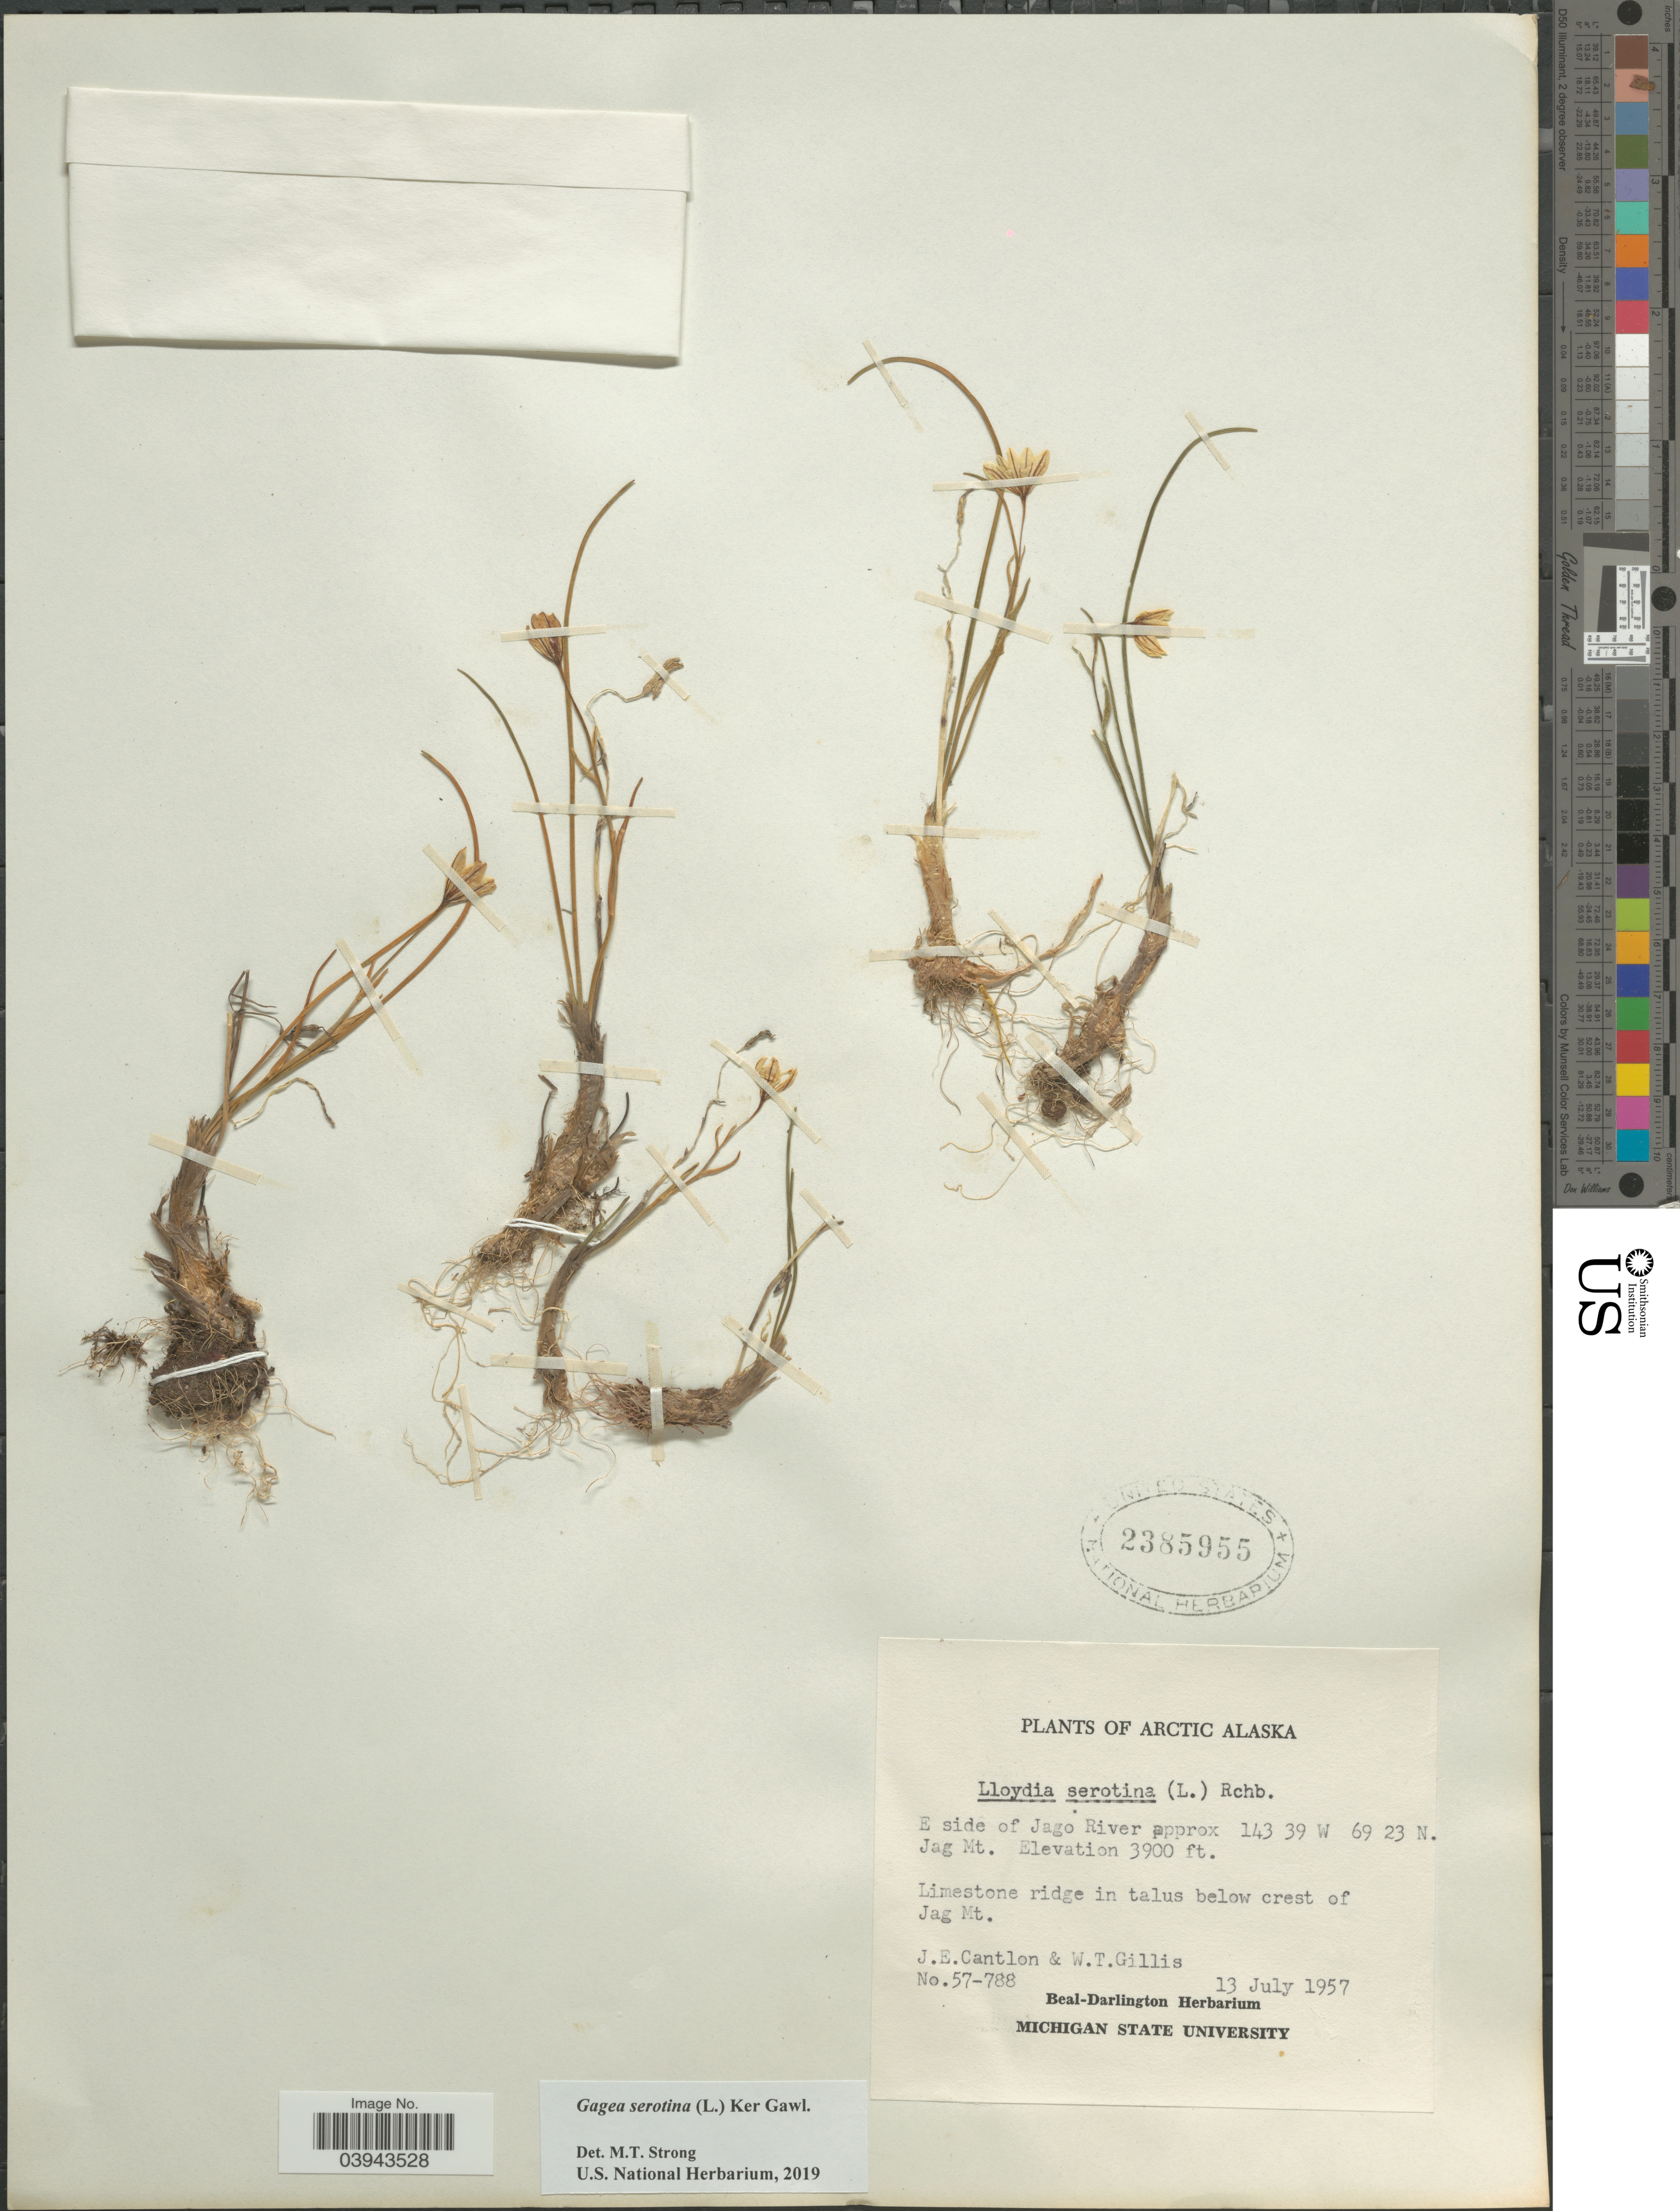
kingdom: Plantae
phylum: Tracheophyta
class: Liliopsida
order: Liliales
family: Liliaceae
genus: Lloydia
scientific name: Lloydia serotina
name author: (L.) Salisb. ex Rchb.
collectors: J. Cantlon & W. T. Gillis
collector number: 57-788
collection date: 1957-07-13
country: United States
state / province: Alaska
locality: Arctic Alaska. E side of Jago River. Jag Mt. Limestone ridge in talus below crest of Jag Mt.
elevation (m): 1189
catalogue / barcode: US 2385955